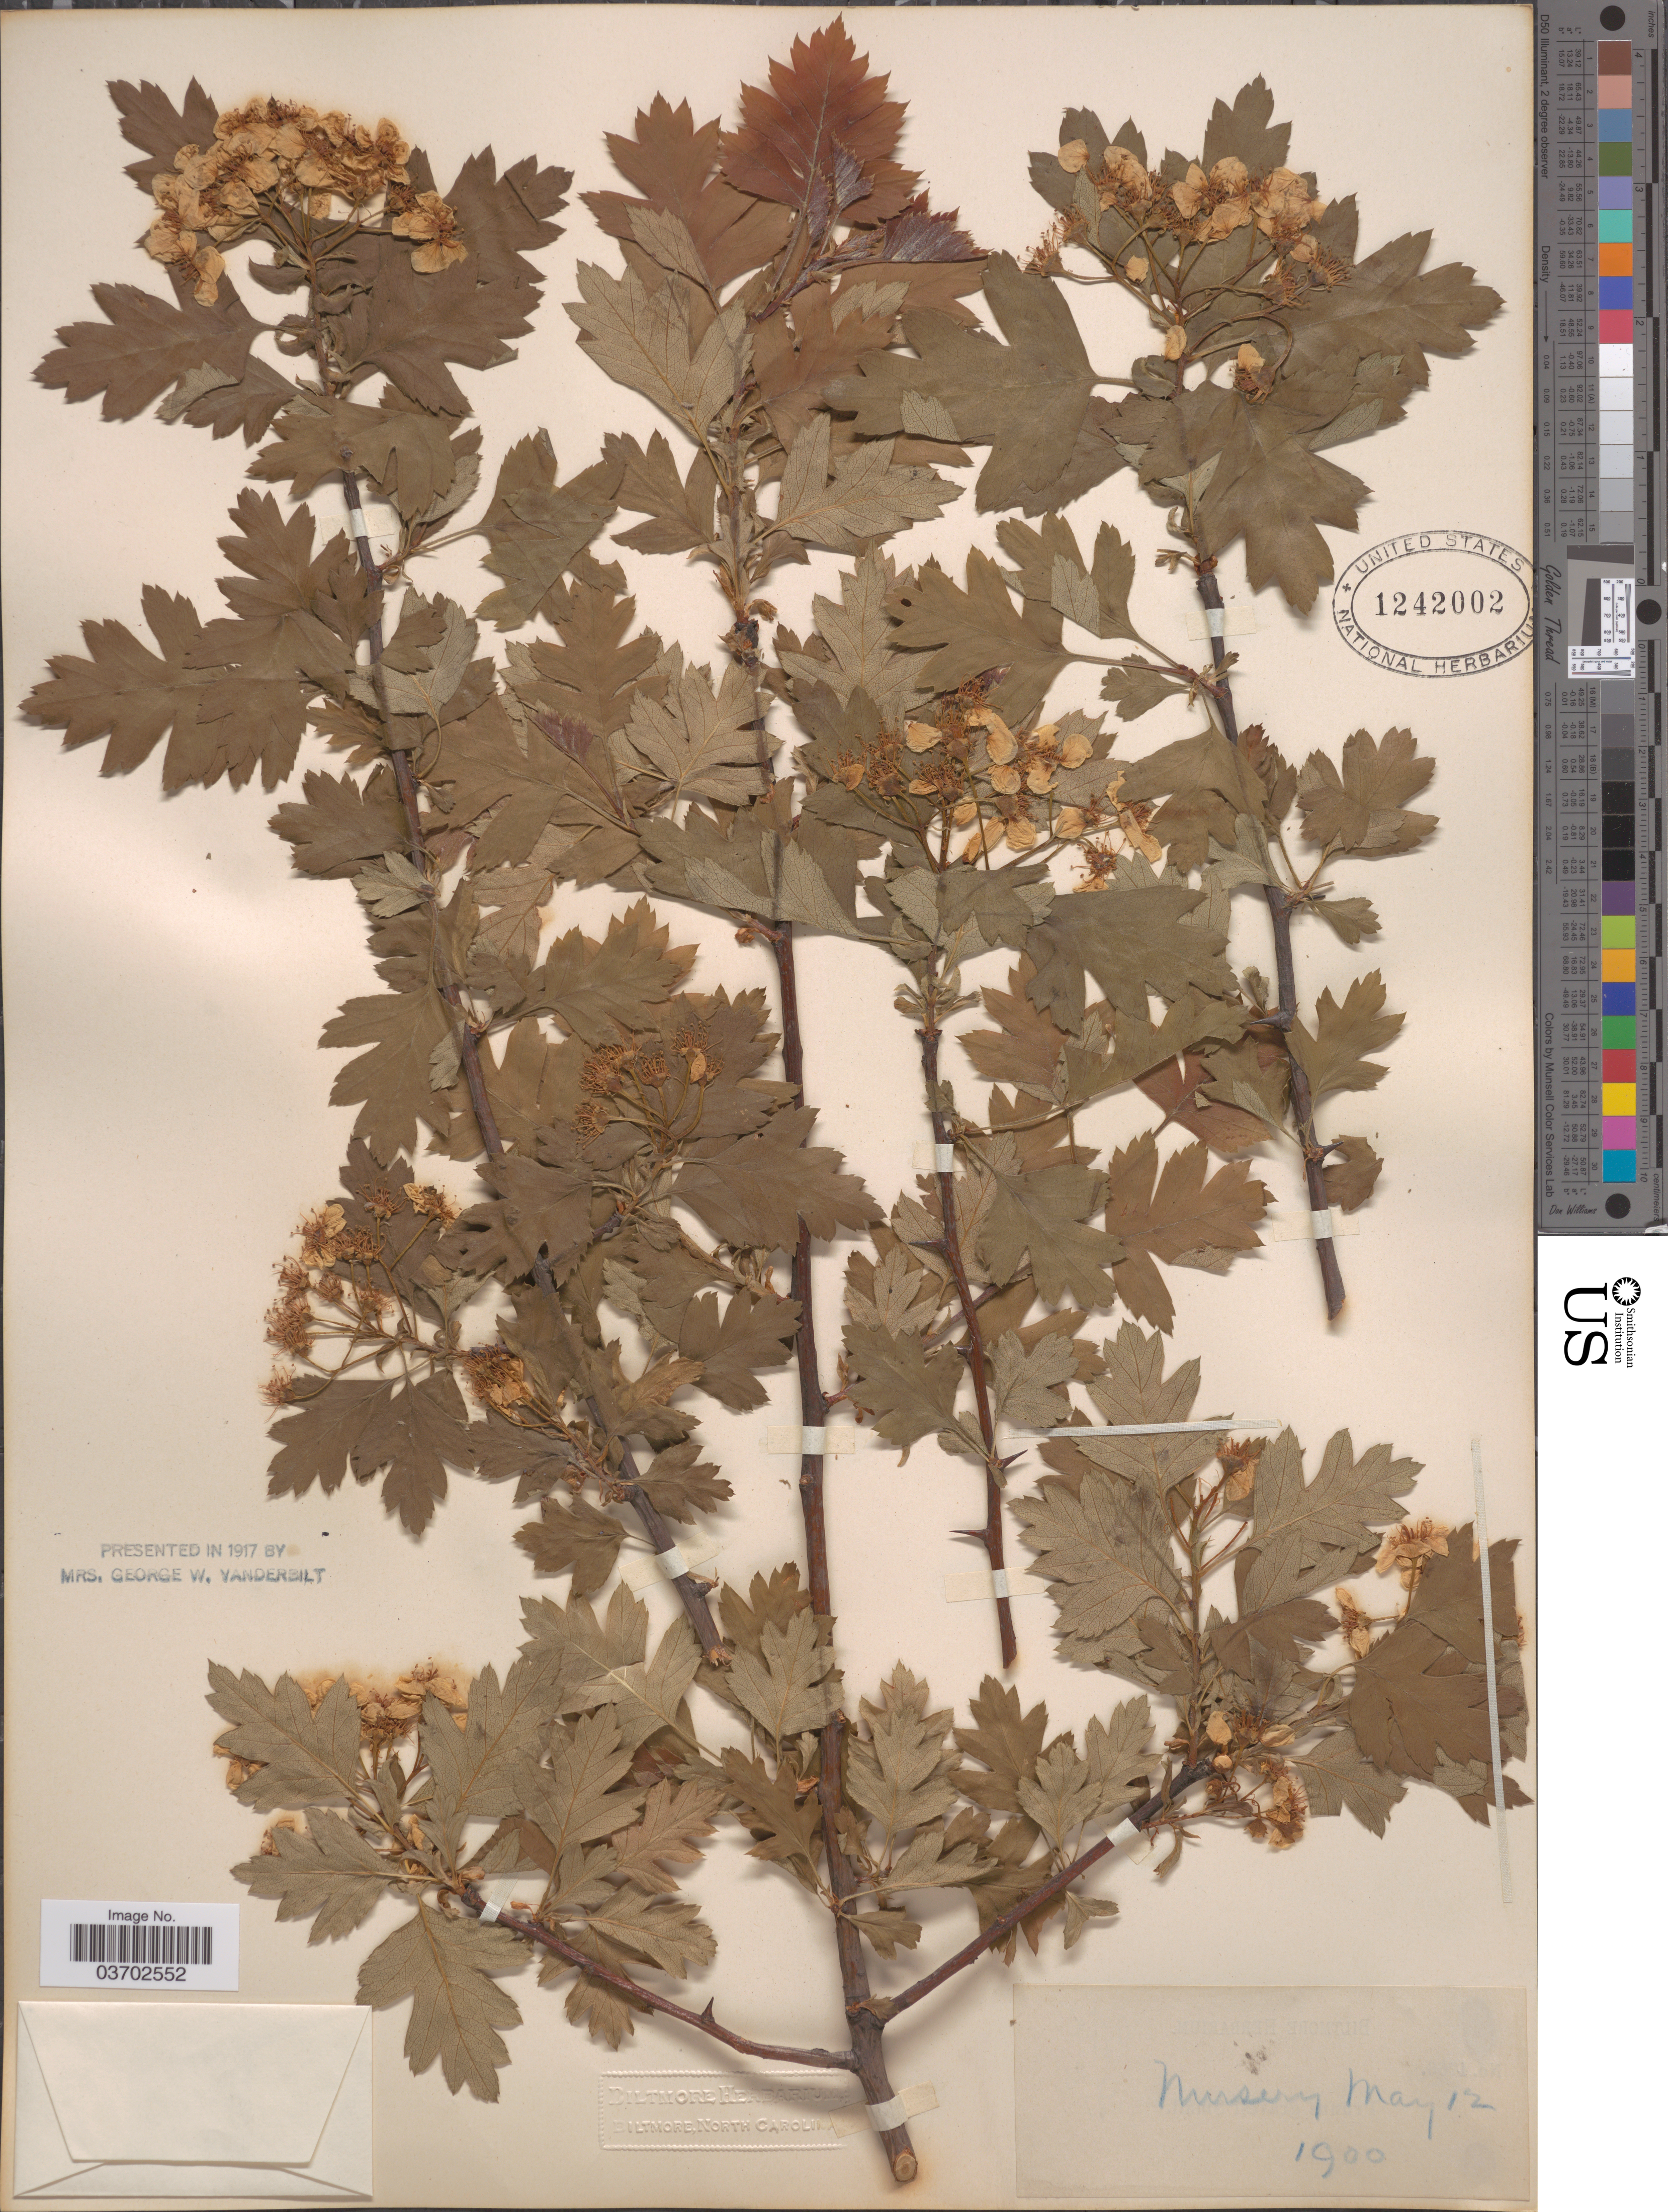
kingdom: Plantae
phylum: Tracheophyta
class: Magnoliopsida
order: Rosales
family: Rosaceae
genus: Crataegus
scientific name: Crataegus sp.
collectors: ex herb. Biltmore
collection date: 1900-05-12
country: United States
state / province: North Carolina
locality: Nursery.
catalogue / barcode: US 1242002